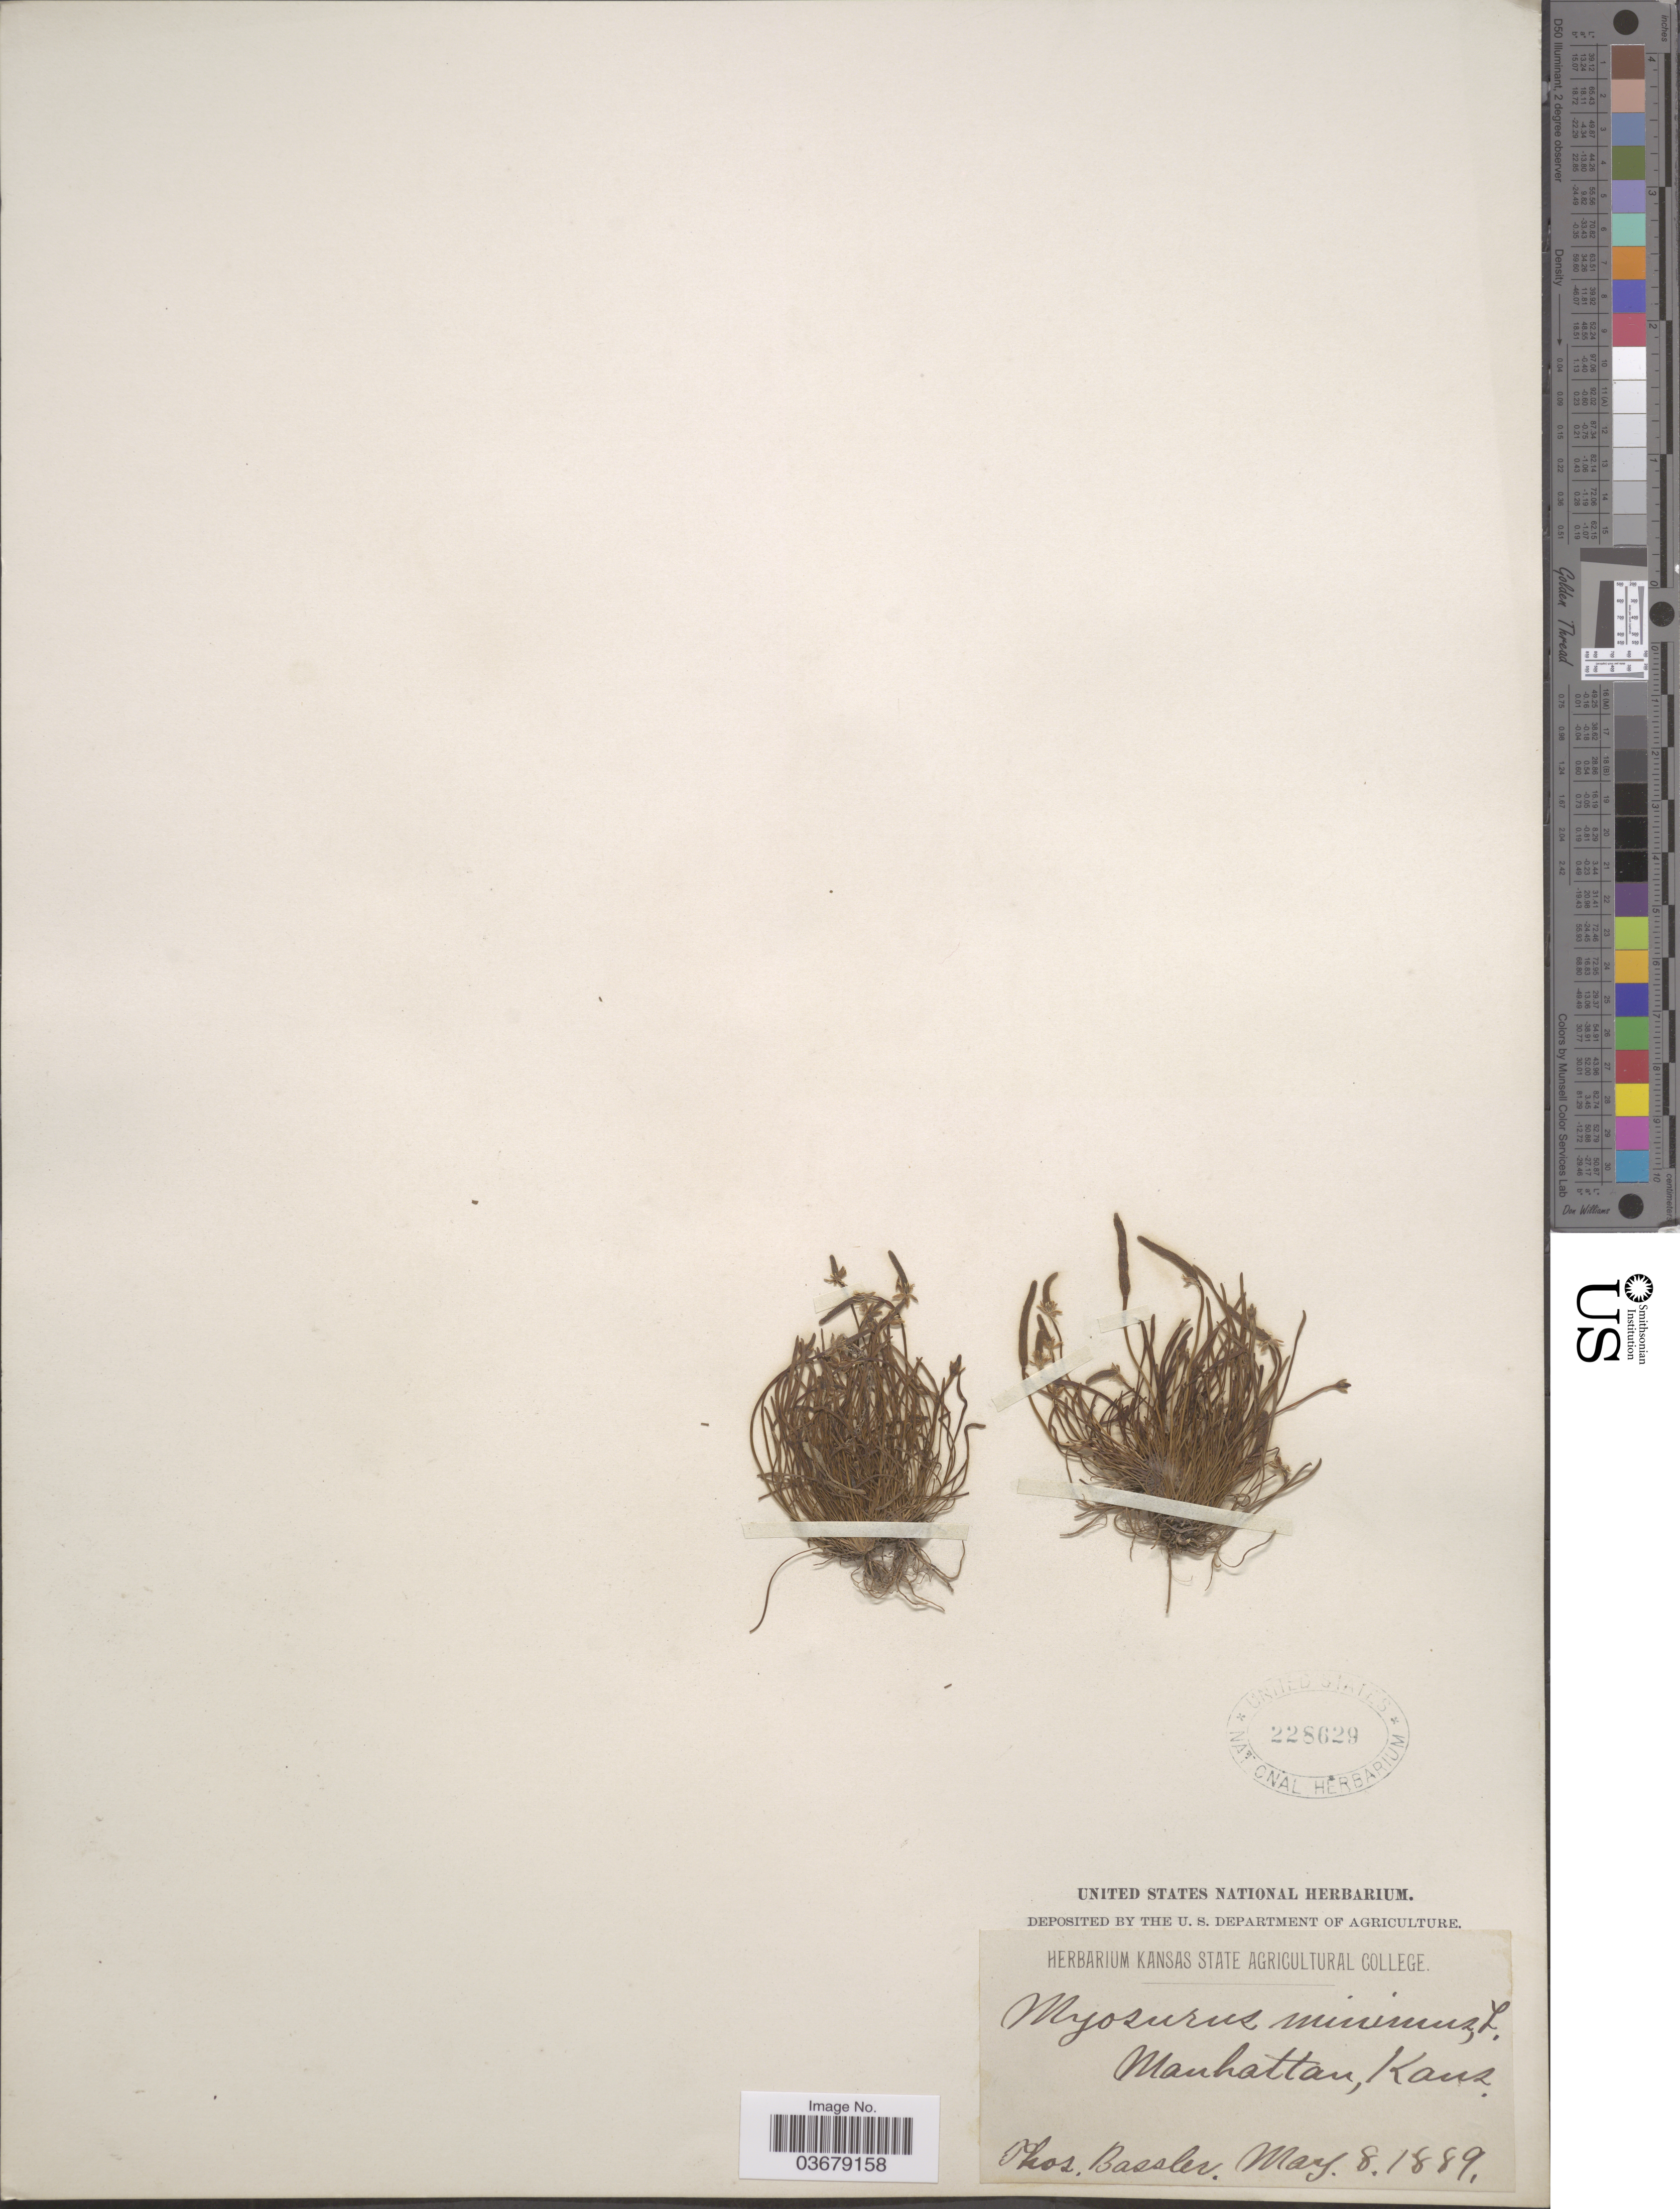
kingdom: Plantae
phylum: Tracheophyta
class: Magnoliopsida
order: Ranunculales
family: Ranunculaceae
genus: Myosurus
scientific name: Myosurus minimus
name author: L.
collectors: T. Bassler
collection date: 1889-05-08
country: United States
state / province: Kansas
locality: Manhattan.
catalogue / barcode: US 228629